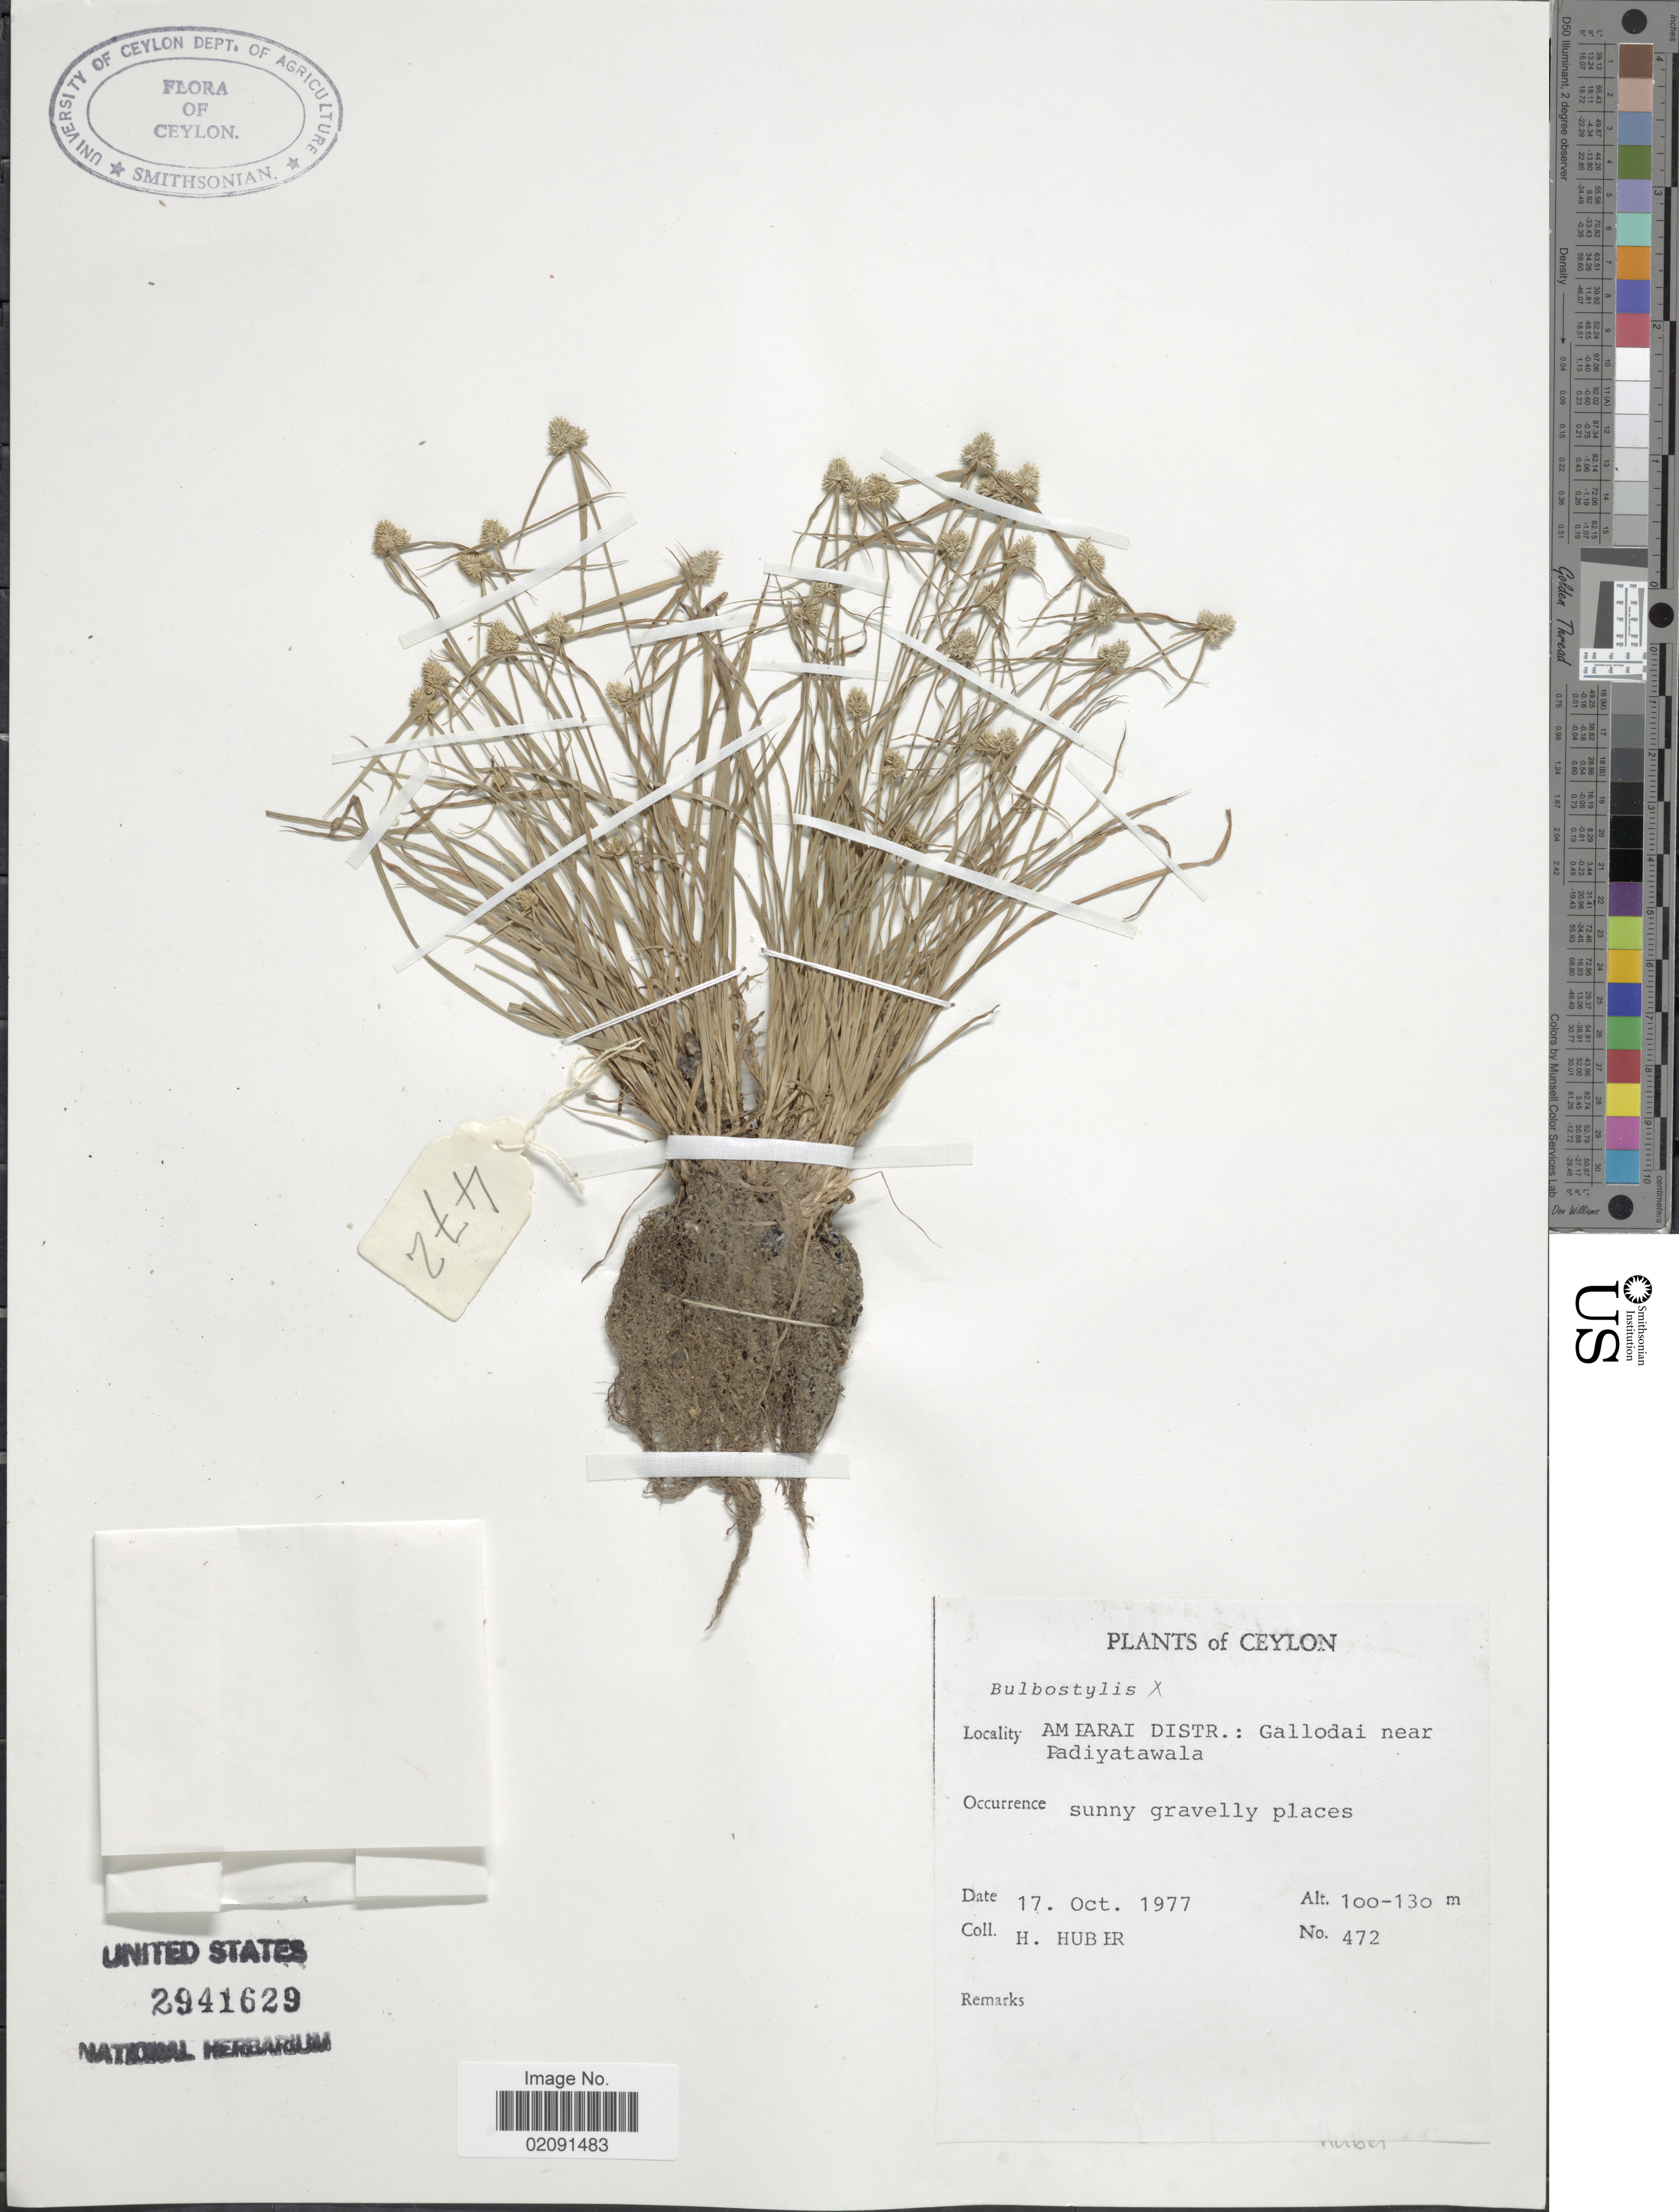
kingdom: Plantae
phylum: Tracheophyta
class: Liliopsida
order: Poales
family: Cyperaceae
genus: Cyperus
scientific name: Cyperus tenuifolius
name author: (Steud.) Dandy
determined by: Strong, Mark T., (BOT), Smithsonian Institution - National Museum of Natural History (UNITED STATES)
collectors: H. Huber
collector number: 472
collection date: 1977-10-17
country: Sri Lanka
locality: Ceylon, Amparai Distr.: Gallodai near Padiyatawala.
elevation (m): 100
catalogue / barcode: US 2941629